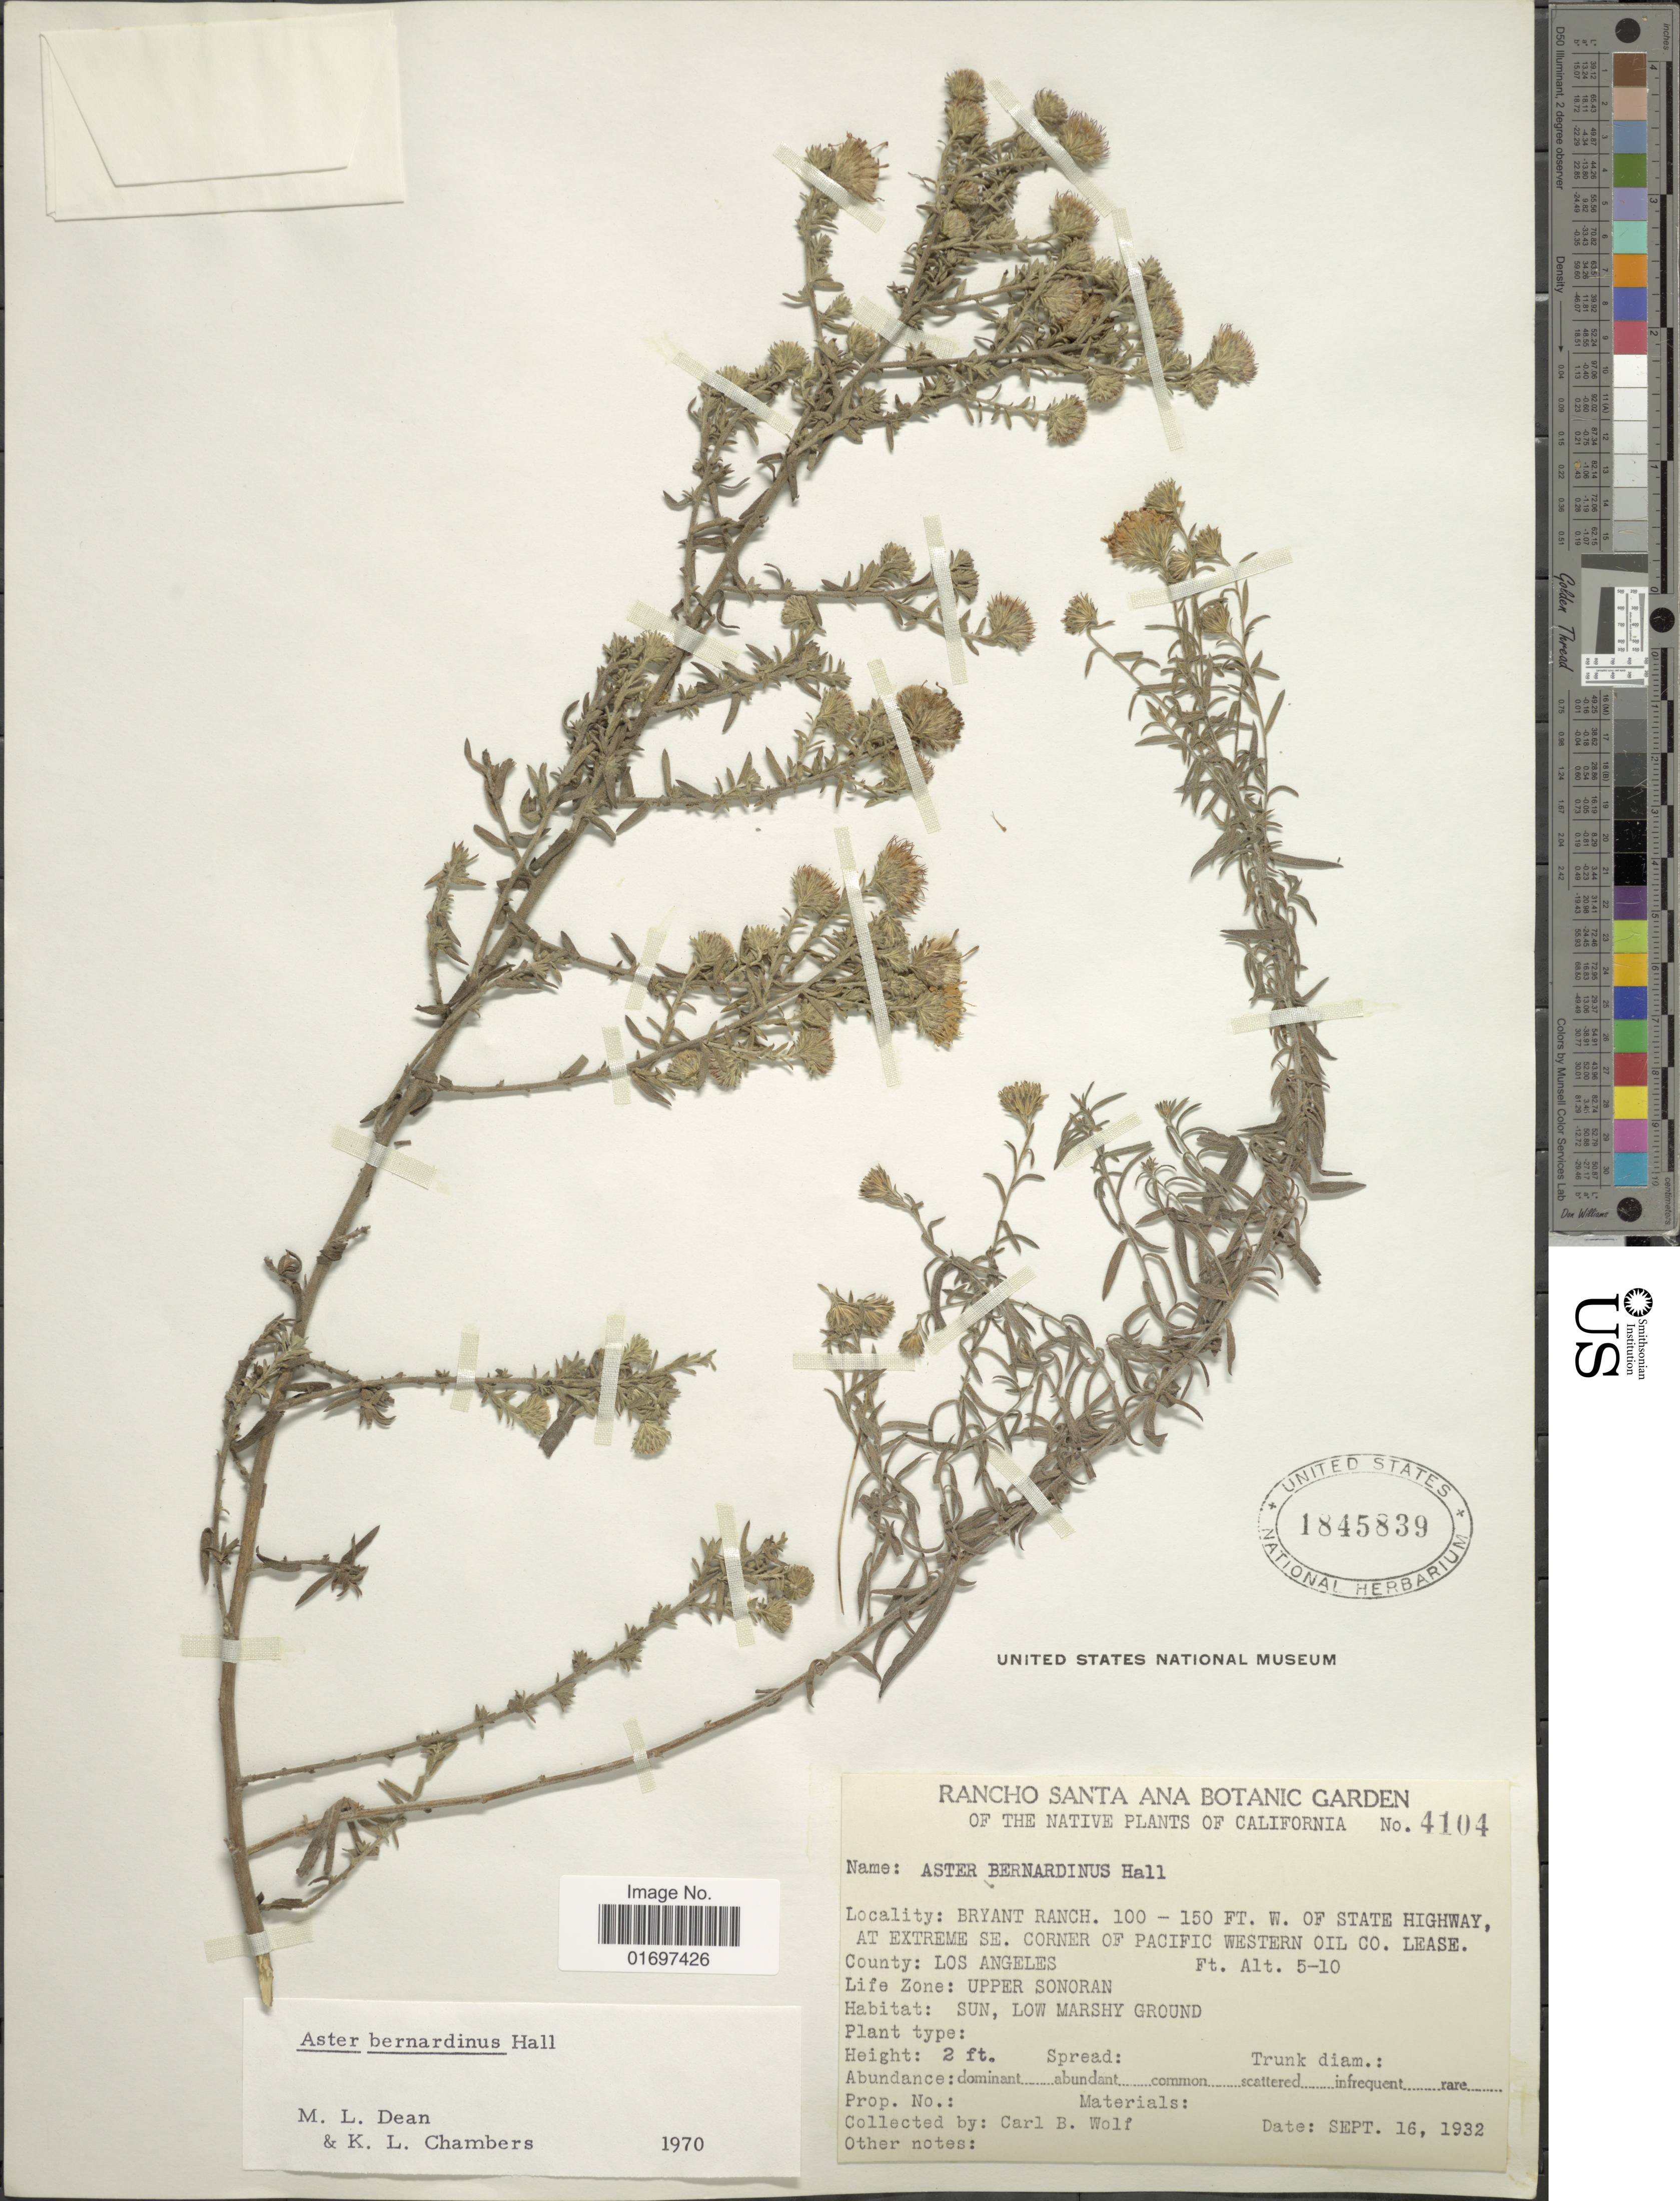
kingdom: Plantae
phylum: Tracheophyta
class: Magnoliopsida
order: Asterales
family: Asteraceae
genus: Symphyotrichum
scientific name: Symphyotrichum defoliatum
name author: (Parish) G.L. Nesom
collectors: C. B. Wolf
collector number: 4104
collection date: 1932-09-16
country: United States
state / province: California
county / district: Los Angeles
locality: California. Bryant Ranch. 100-150 ft. W. of State Highway, at Extreme SE. Corner of Pacific Western Oil Co. Lease. County: Los Angeles. Upper Sonoran.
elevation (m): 2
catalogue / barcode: US 1845839